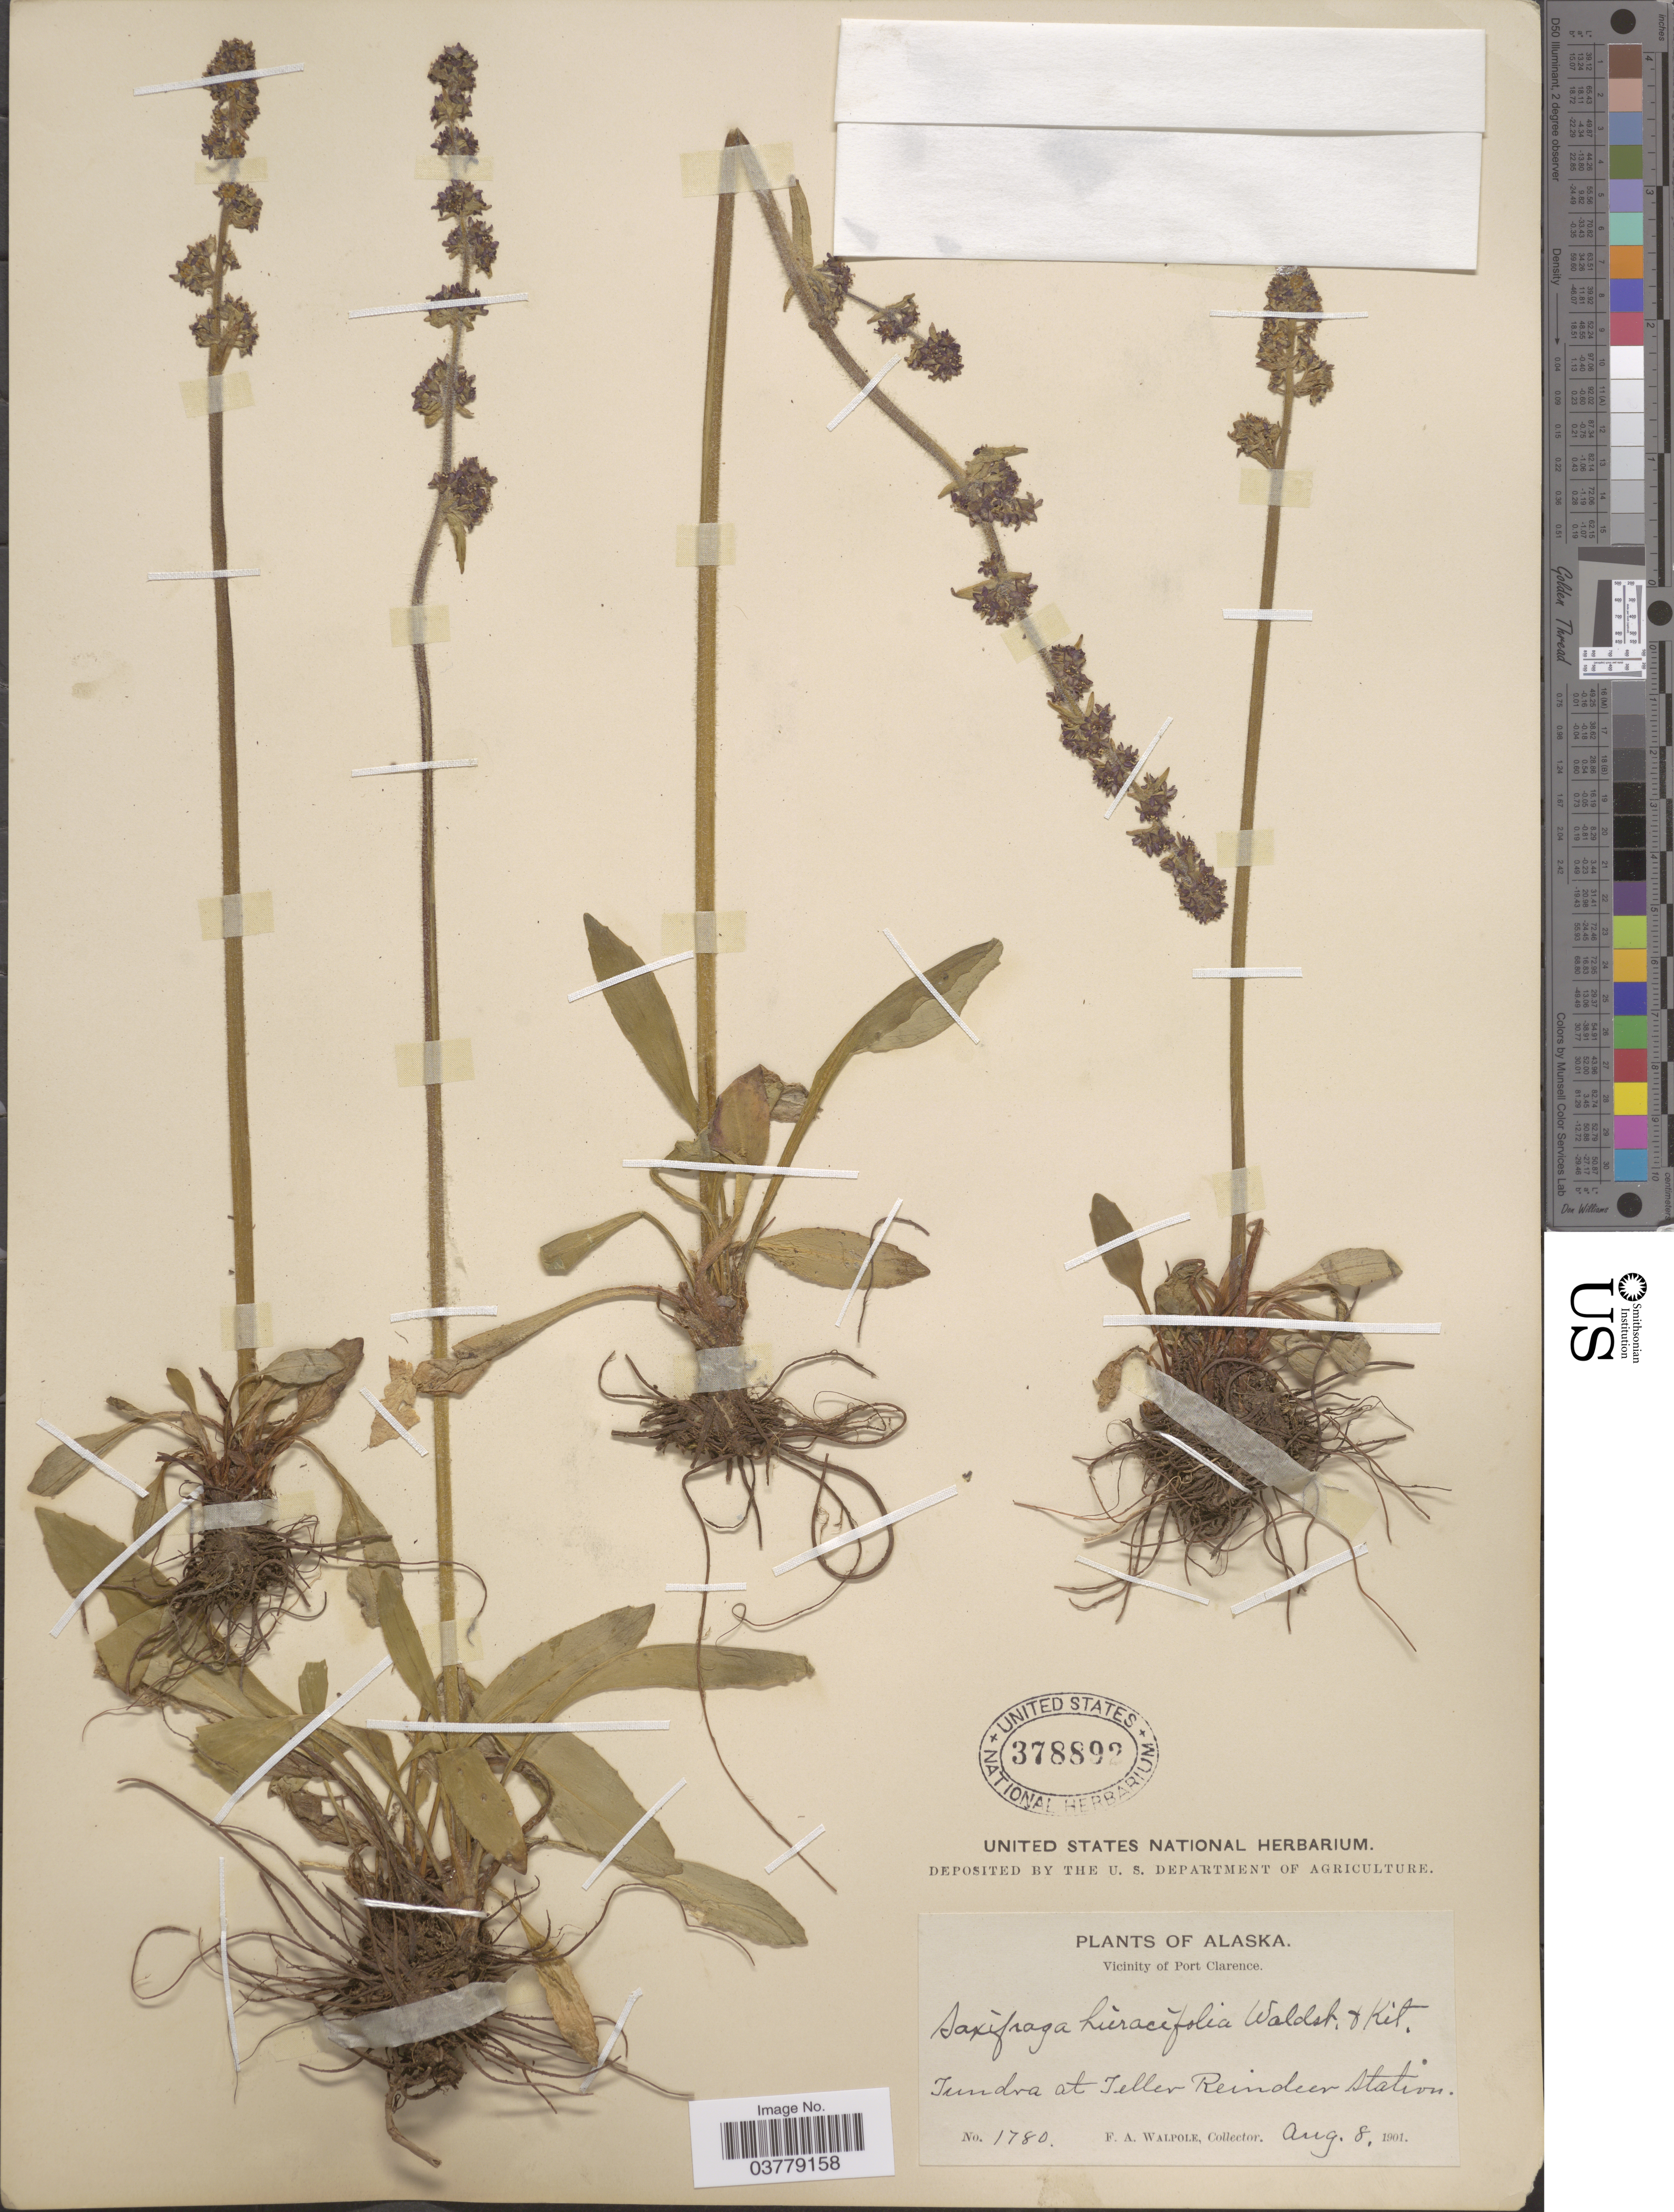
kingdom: Plantae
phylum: Tracheophyta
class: Magnoliopsida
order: Saxifragales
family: Saxifragaceae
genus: Micranthes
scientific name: Micranthes hieraciifolia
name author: (Waldst. & Kit. ex Willd.) Haw.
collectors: F. Walpole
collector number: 1780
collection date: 1901-08-08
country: United States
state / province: Alaska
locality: Vicinity of Port Clarence. Tundra at Teller Reindeer Station.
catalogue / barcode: US 378892